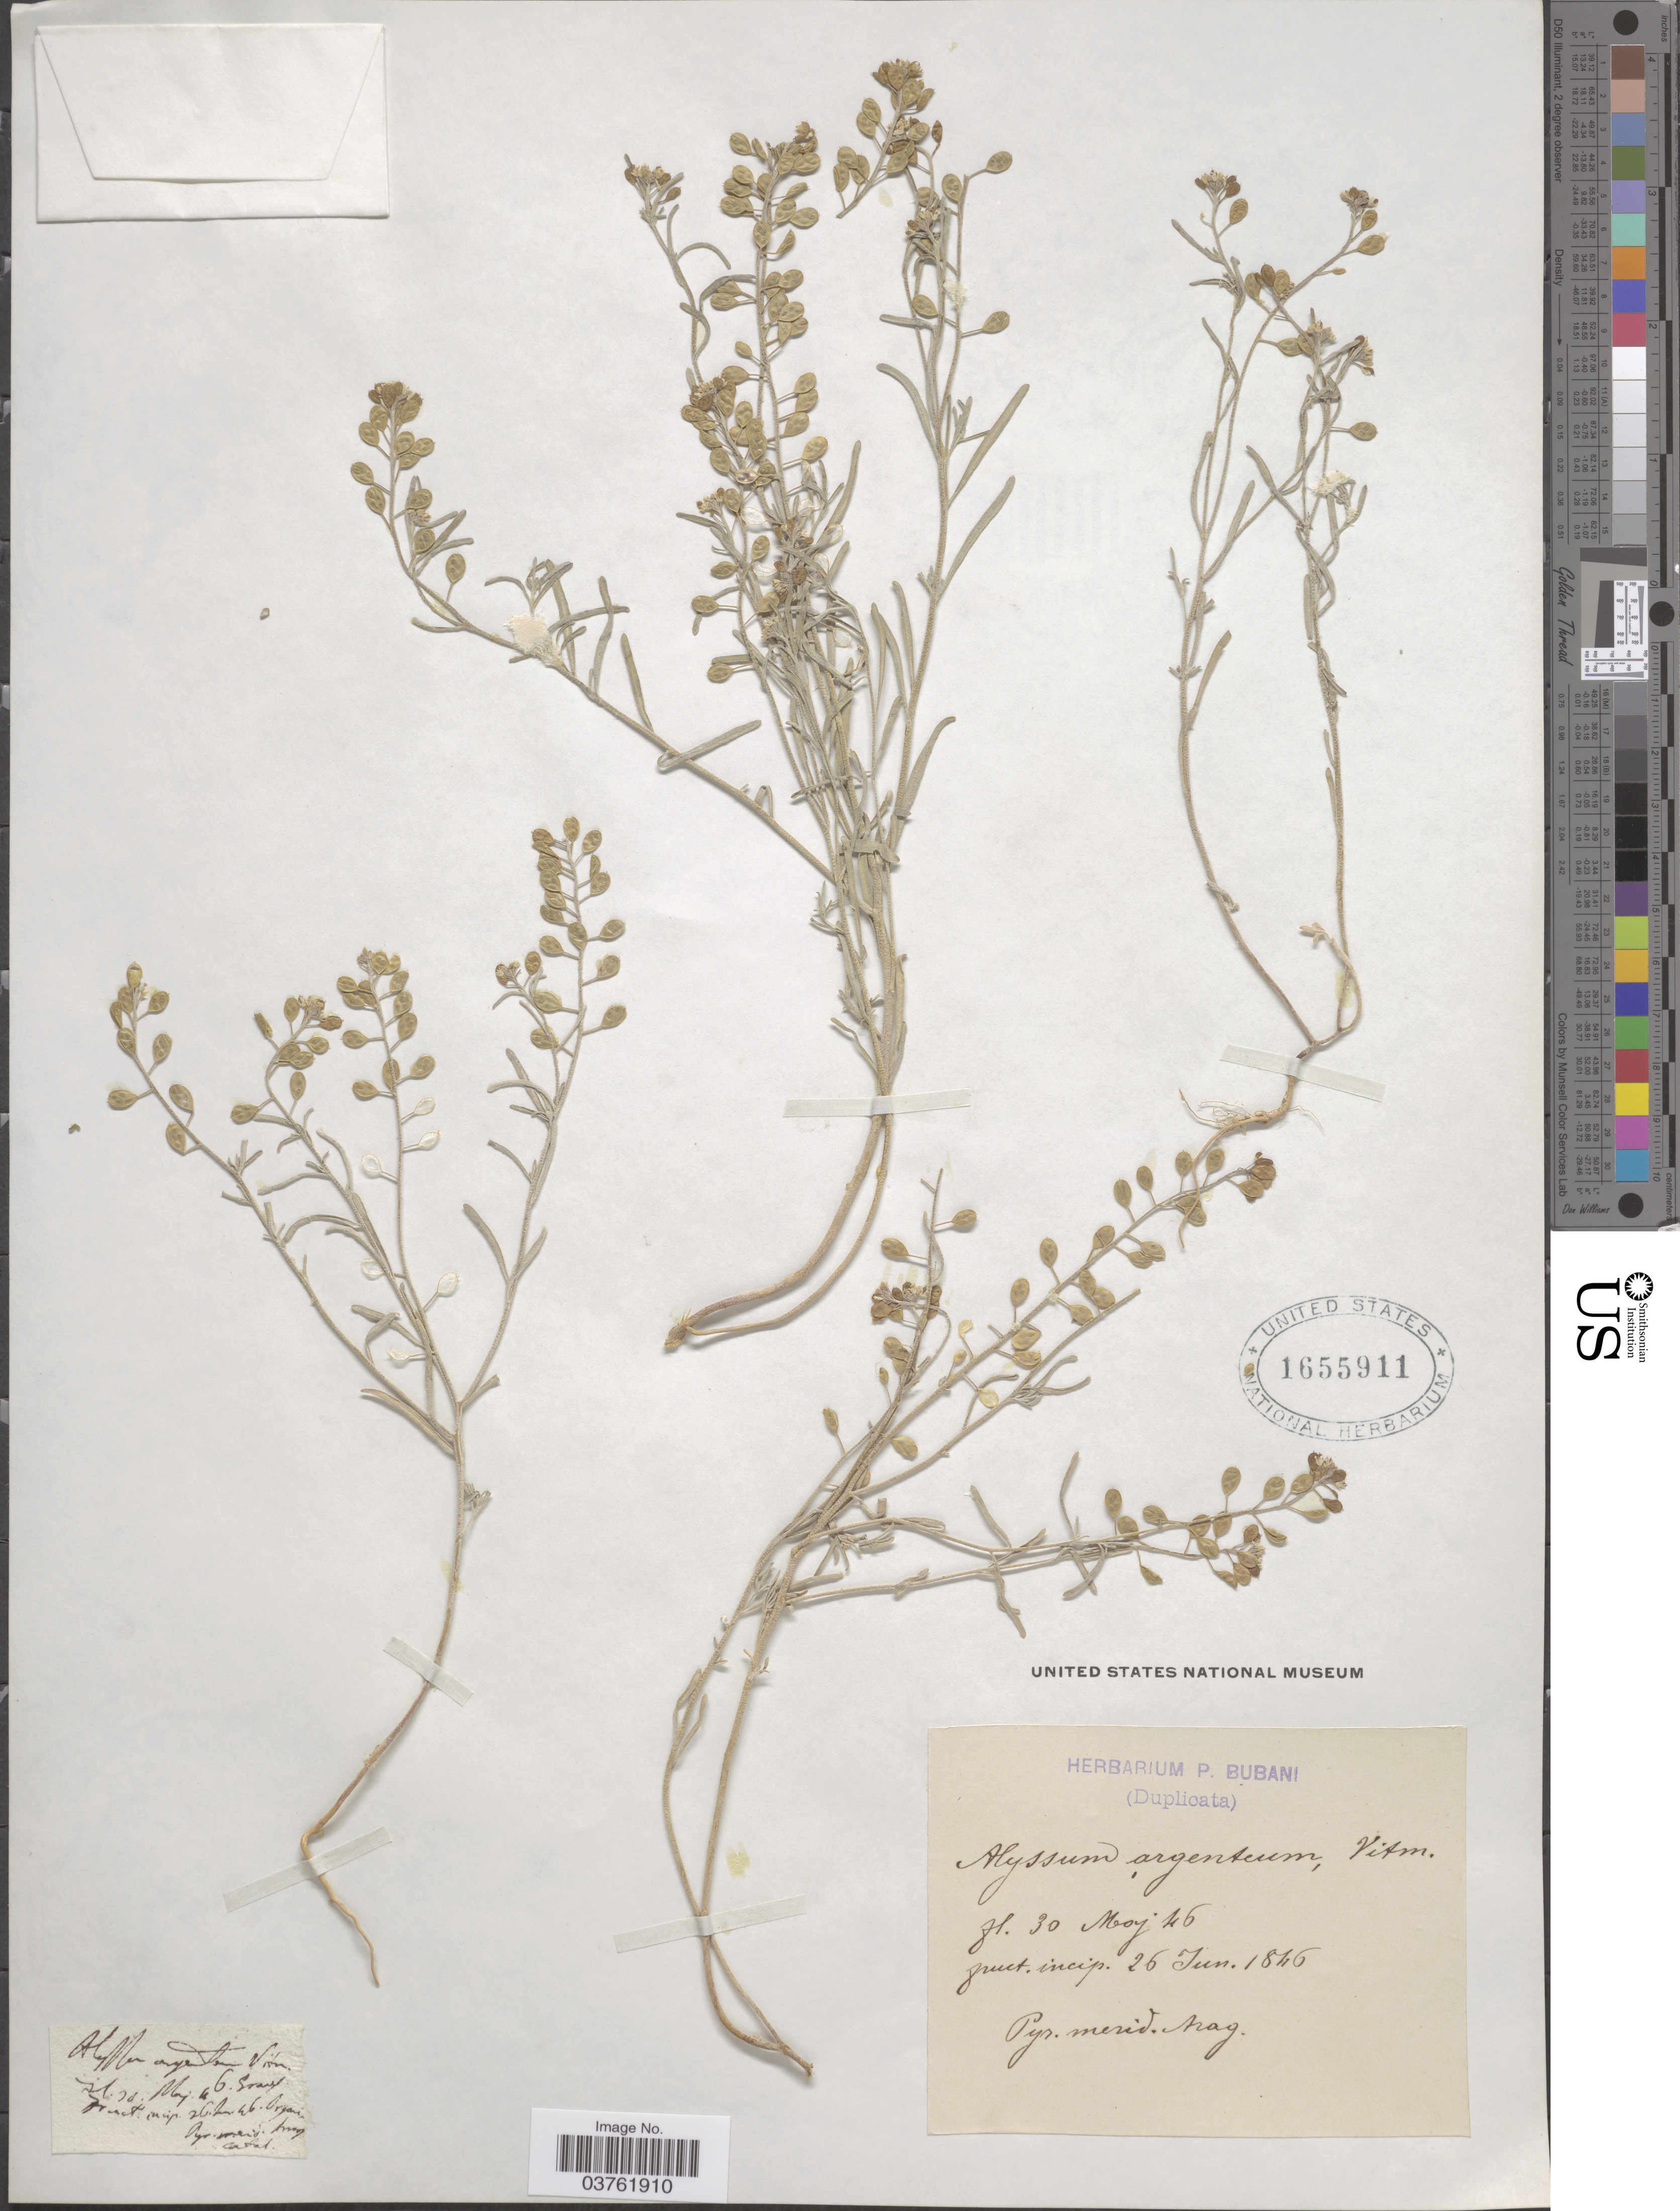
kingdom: Plantae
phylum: Tracheophyta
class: Magnoliopsida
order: Brassicales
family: Brassicaceae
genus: Alyssum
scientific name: Alyssum argenteum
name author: All.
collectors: ex herb. P. Bubani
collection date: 1846-05-30/1846-06-26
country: Spain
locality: Pyr. merid. Arag.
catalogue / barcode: US 1655911